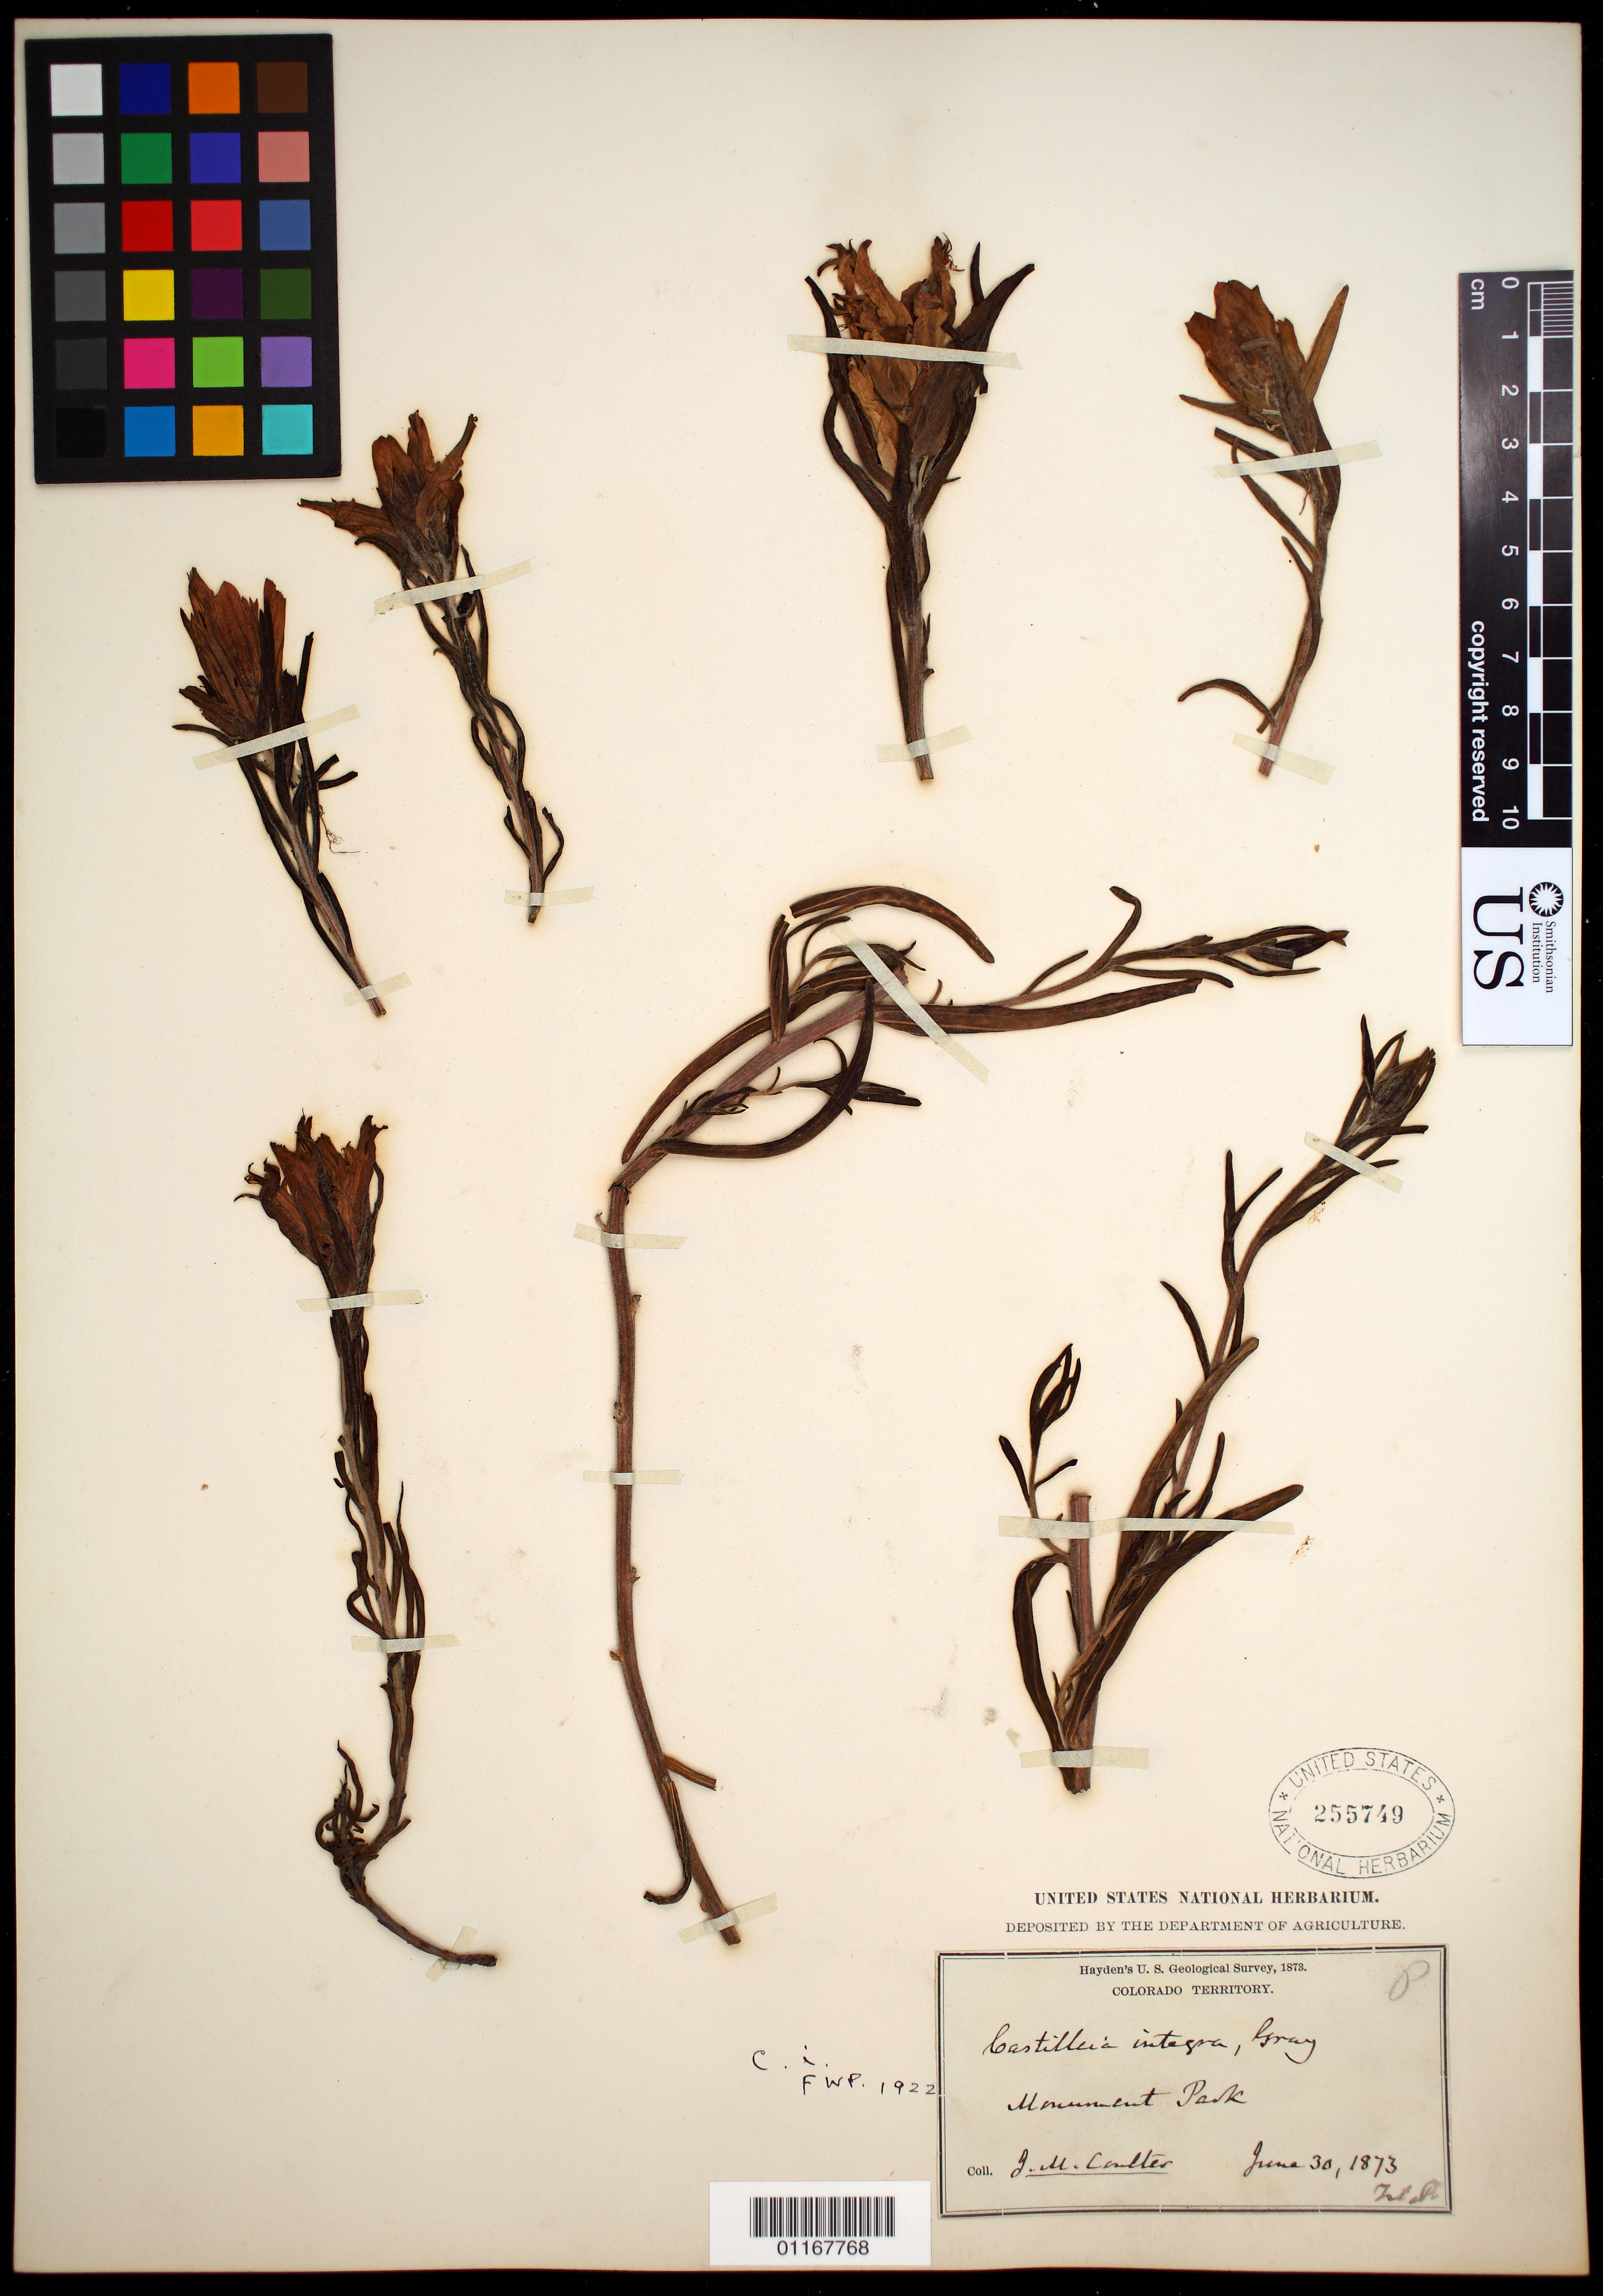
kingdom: Plantae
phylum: Tracheophyta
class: Magnoliopsida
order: Lamiales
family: Orobanchaceae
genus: Castilleja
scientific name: Castilleja integra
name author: A. Gray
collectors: J. M. Coulter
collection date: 1873-06-30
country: United States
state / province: Colorado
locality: Monument Park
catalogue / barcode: US 255749